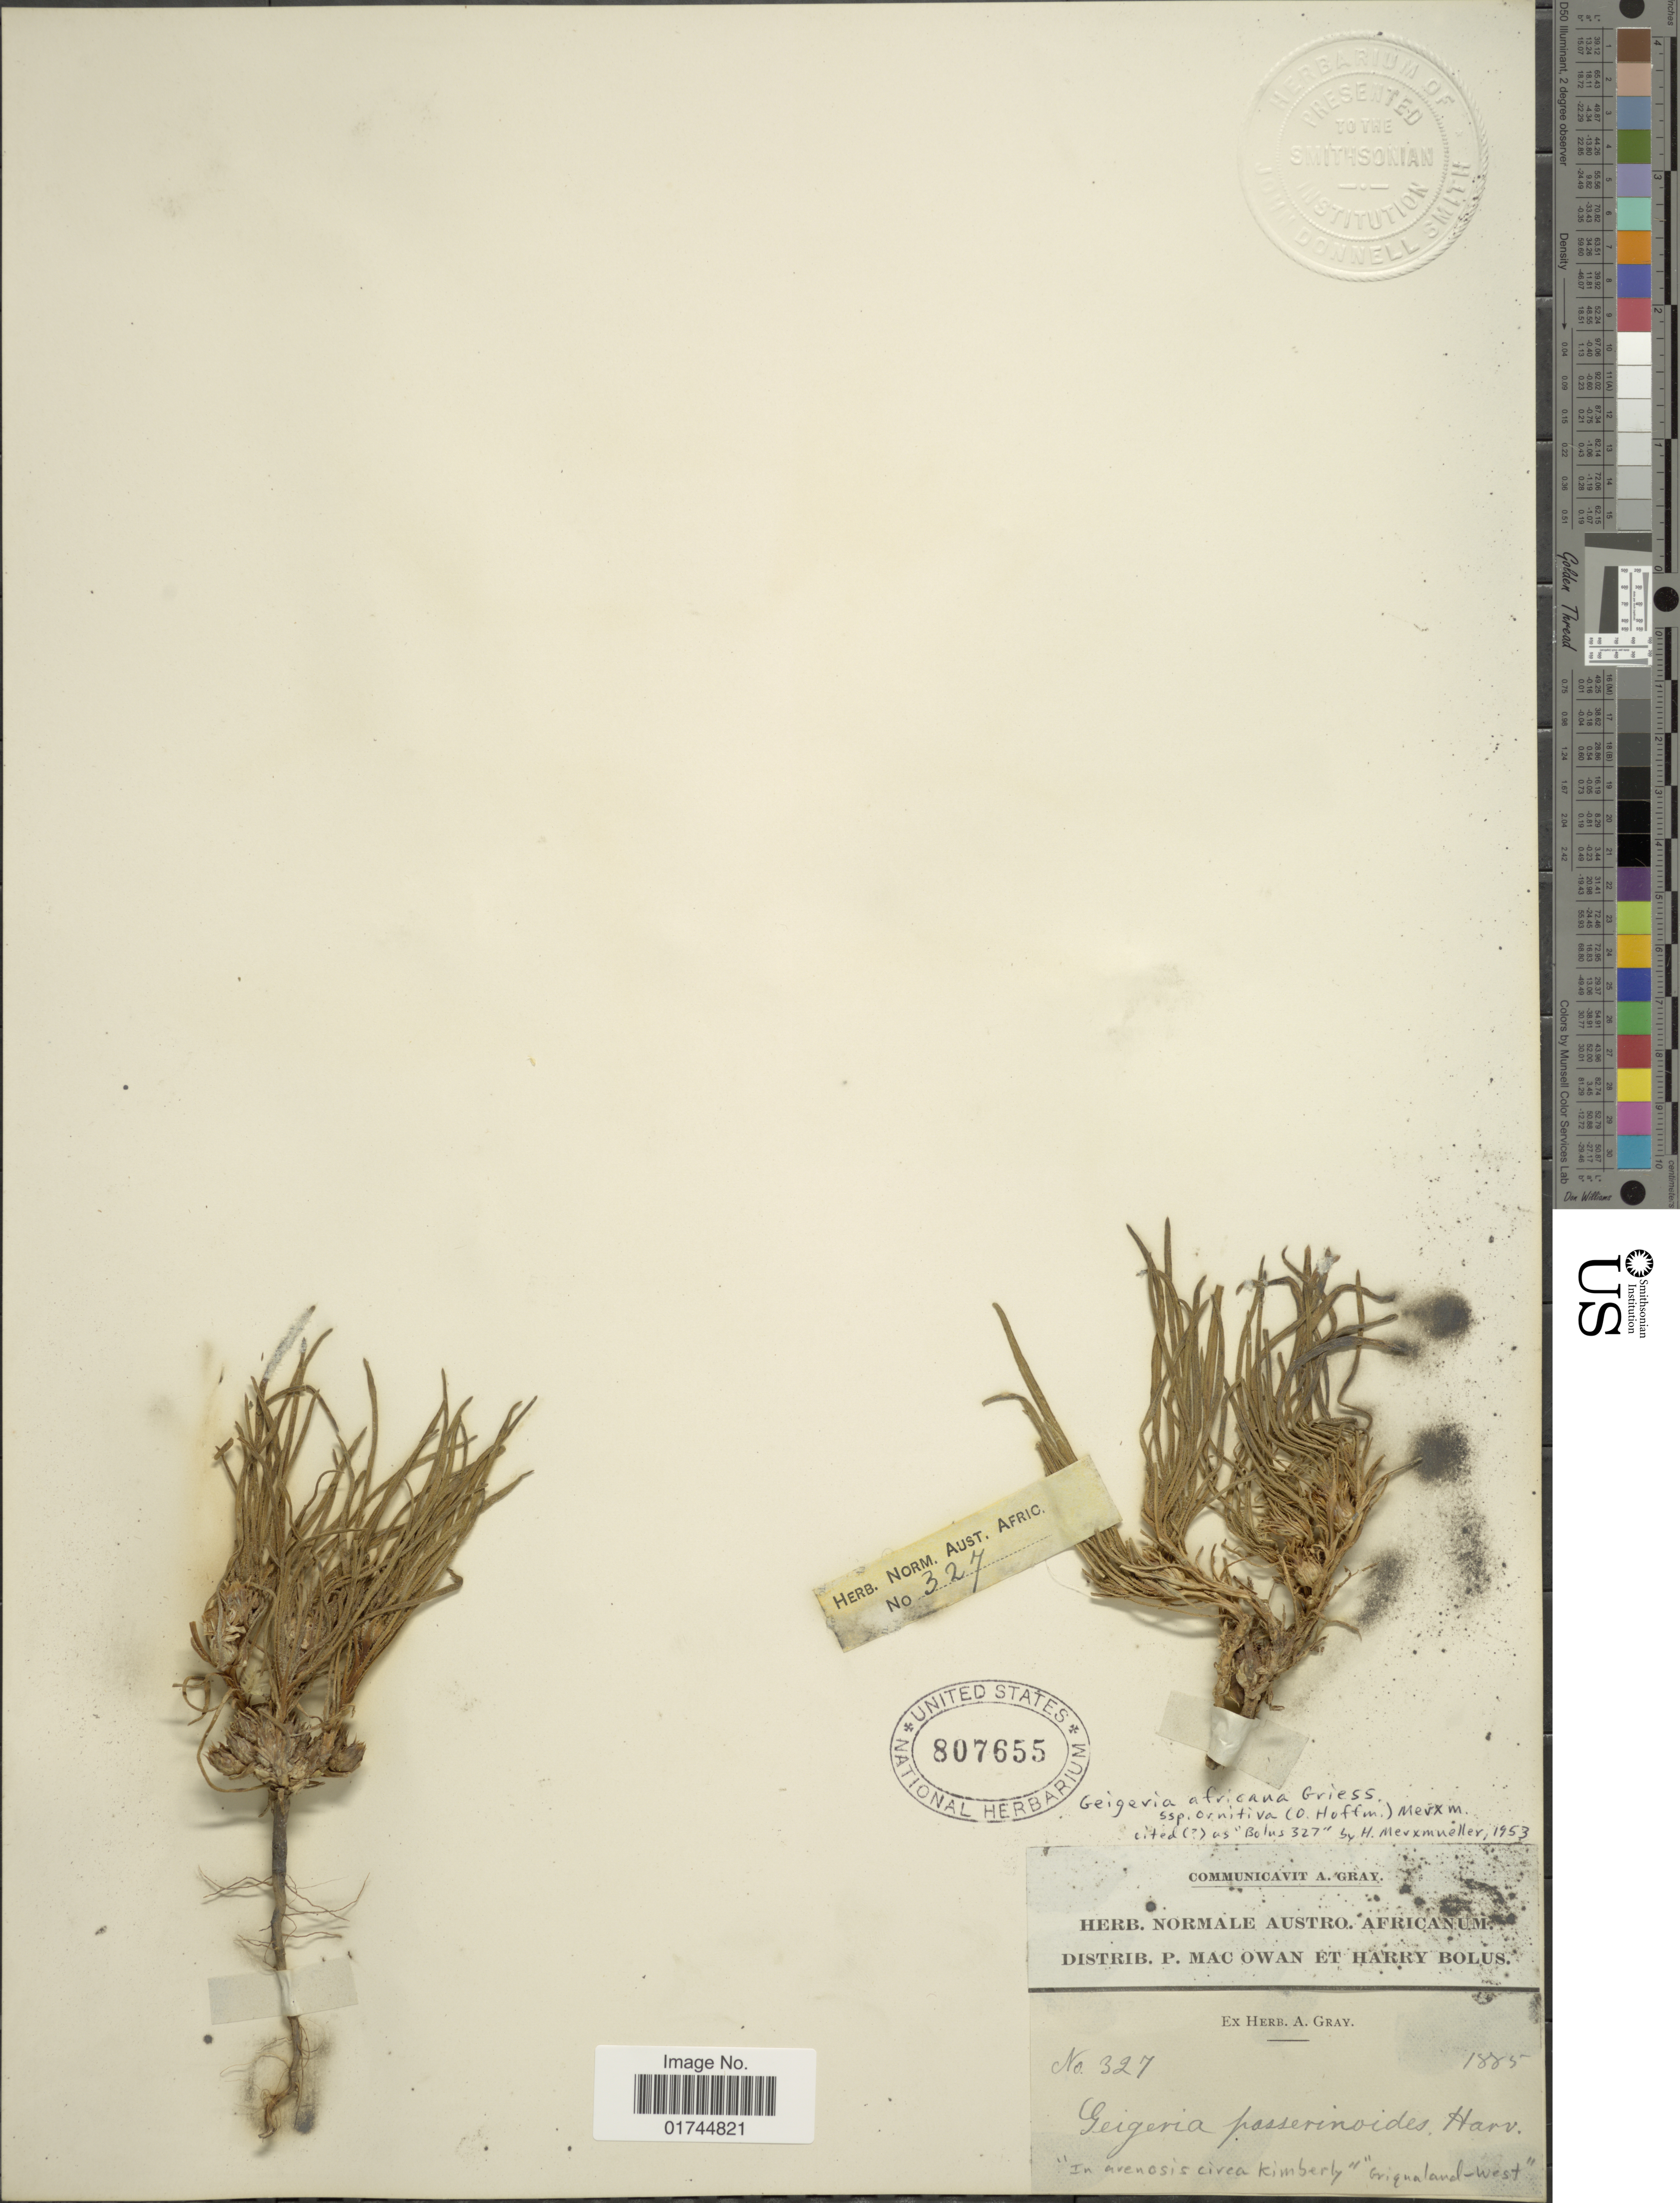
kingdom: Plantae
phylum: Tracheophyta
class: Magnoliopsida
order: Asterales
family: Asteraceae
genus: Geigeria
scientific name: Geigeria africana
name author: Griess.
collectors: ex herb. Gray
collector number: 327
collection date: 1885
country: South Africa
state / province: Northern Cape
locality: In arenosis civea kimberly, Grignaland-west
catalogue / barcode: US 807655